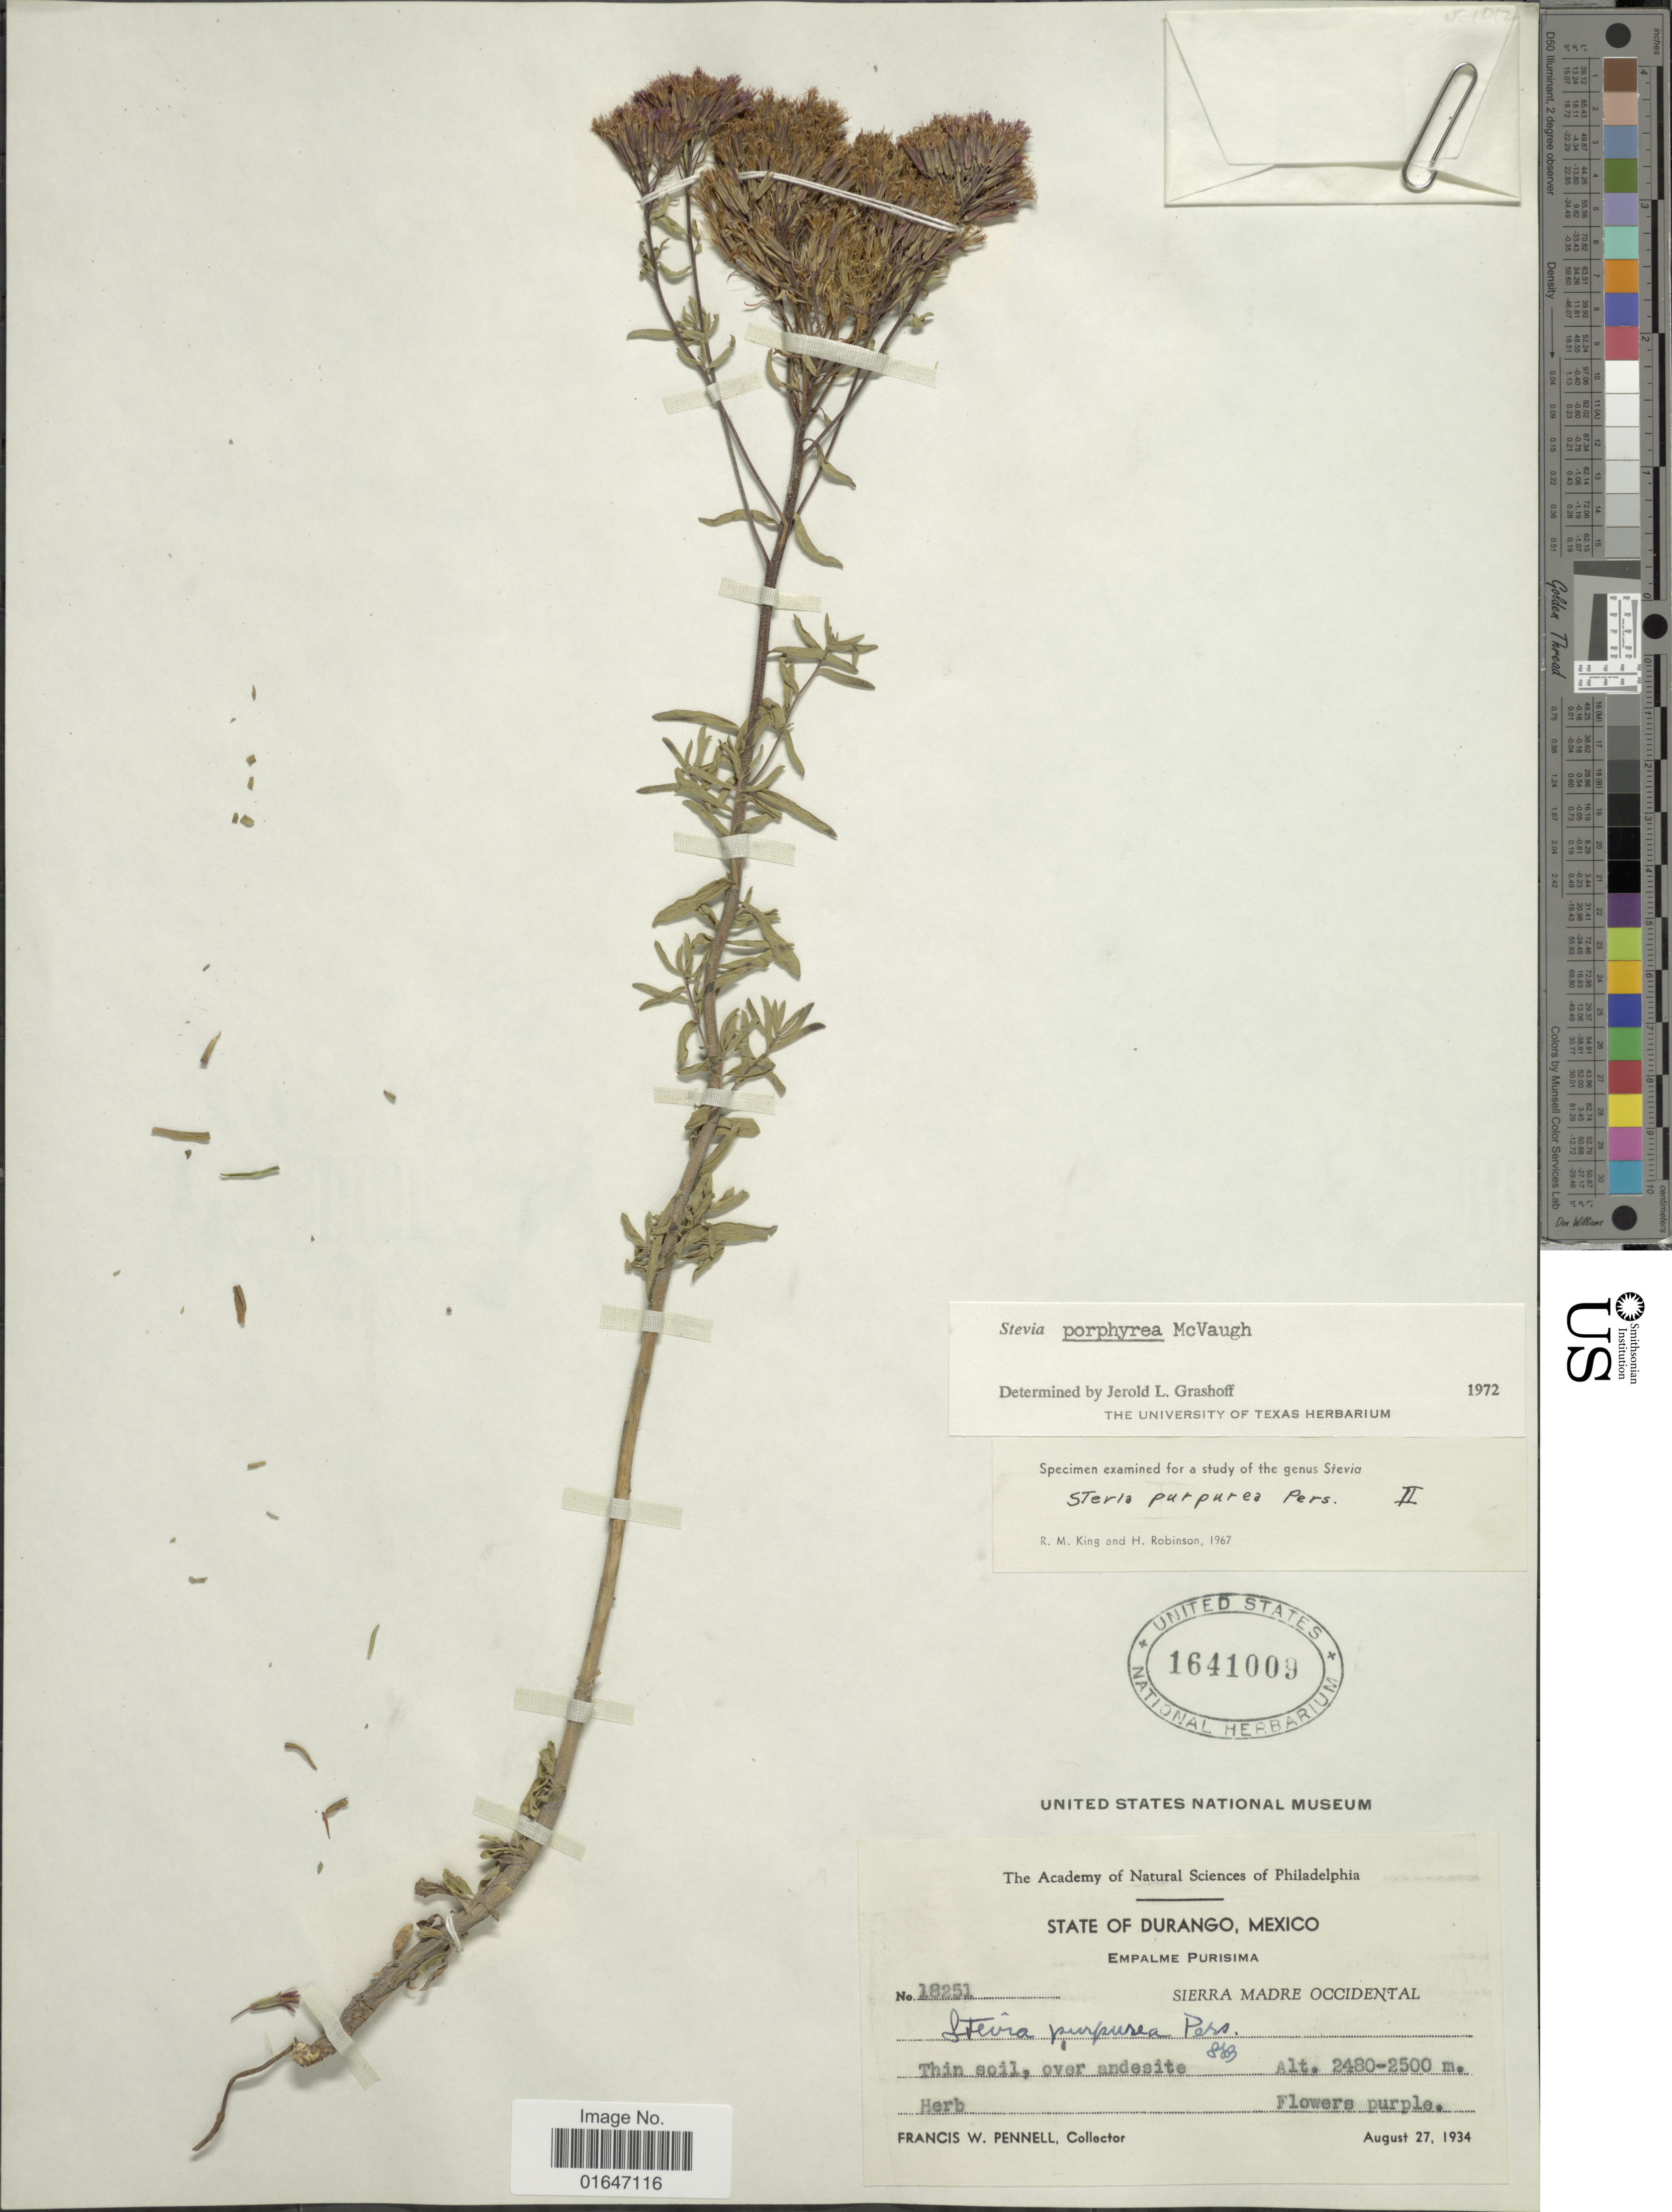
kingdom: Plantae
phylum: Tracheophyta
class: Magnoliopsida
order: Asterales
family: Asteraceae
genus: Stevia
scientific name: Stevia porphyrea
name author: McVaugh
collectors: F. W. Pennell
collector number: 18251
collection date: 1934-08-27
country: Mexico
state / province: Durango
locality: State of Durango, Empalme Purisima, Sierra Madre Occidental.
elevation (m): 2480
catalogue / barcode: US 1641009